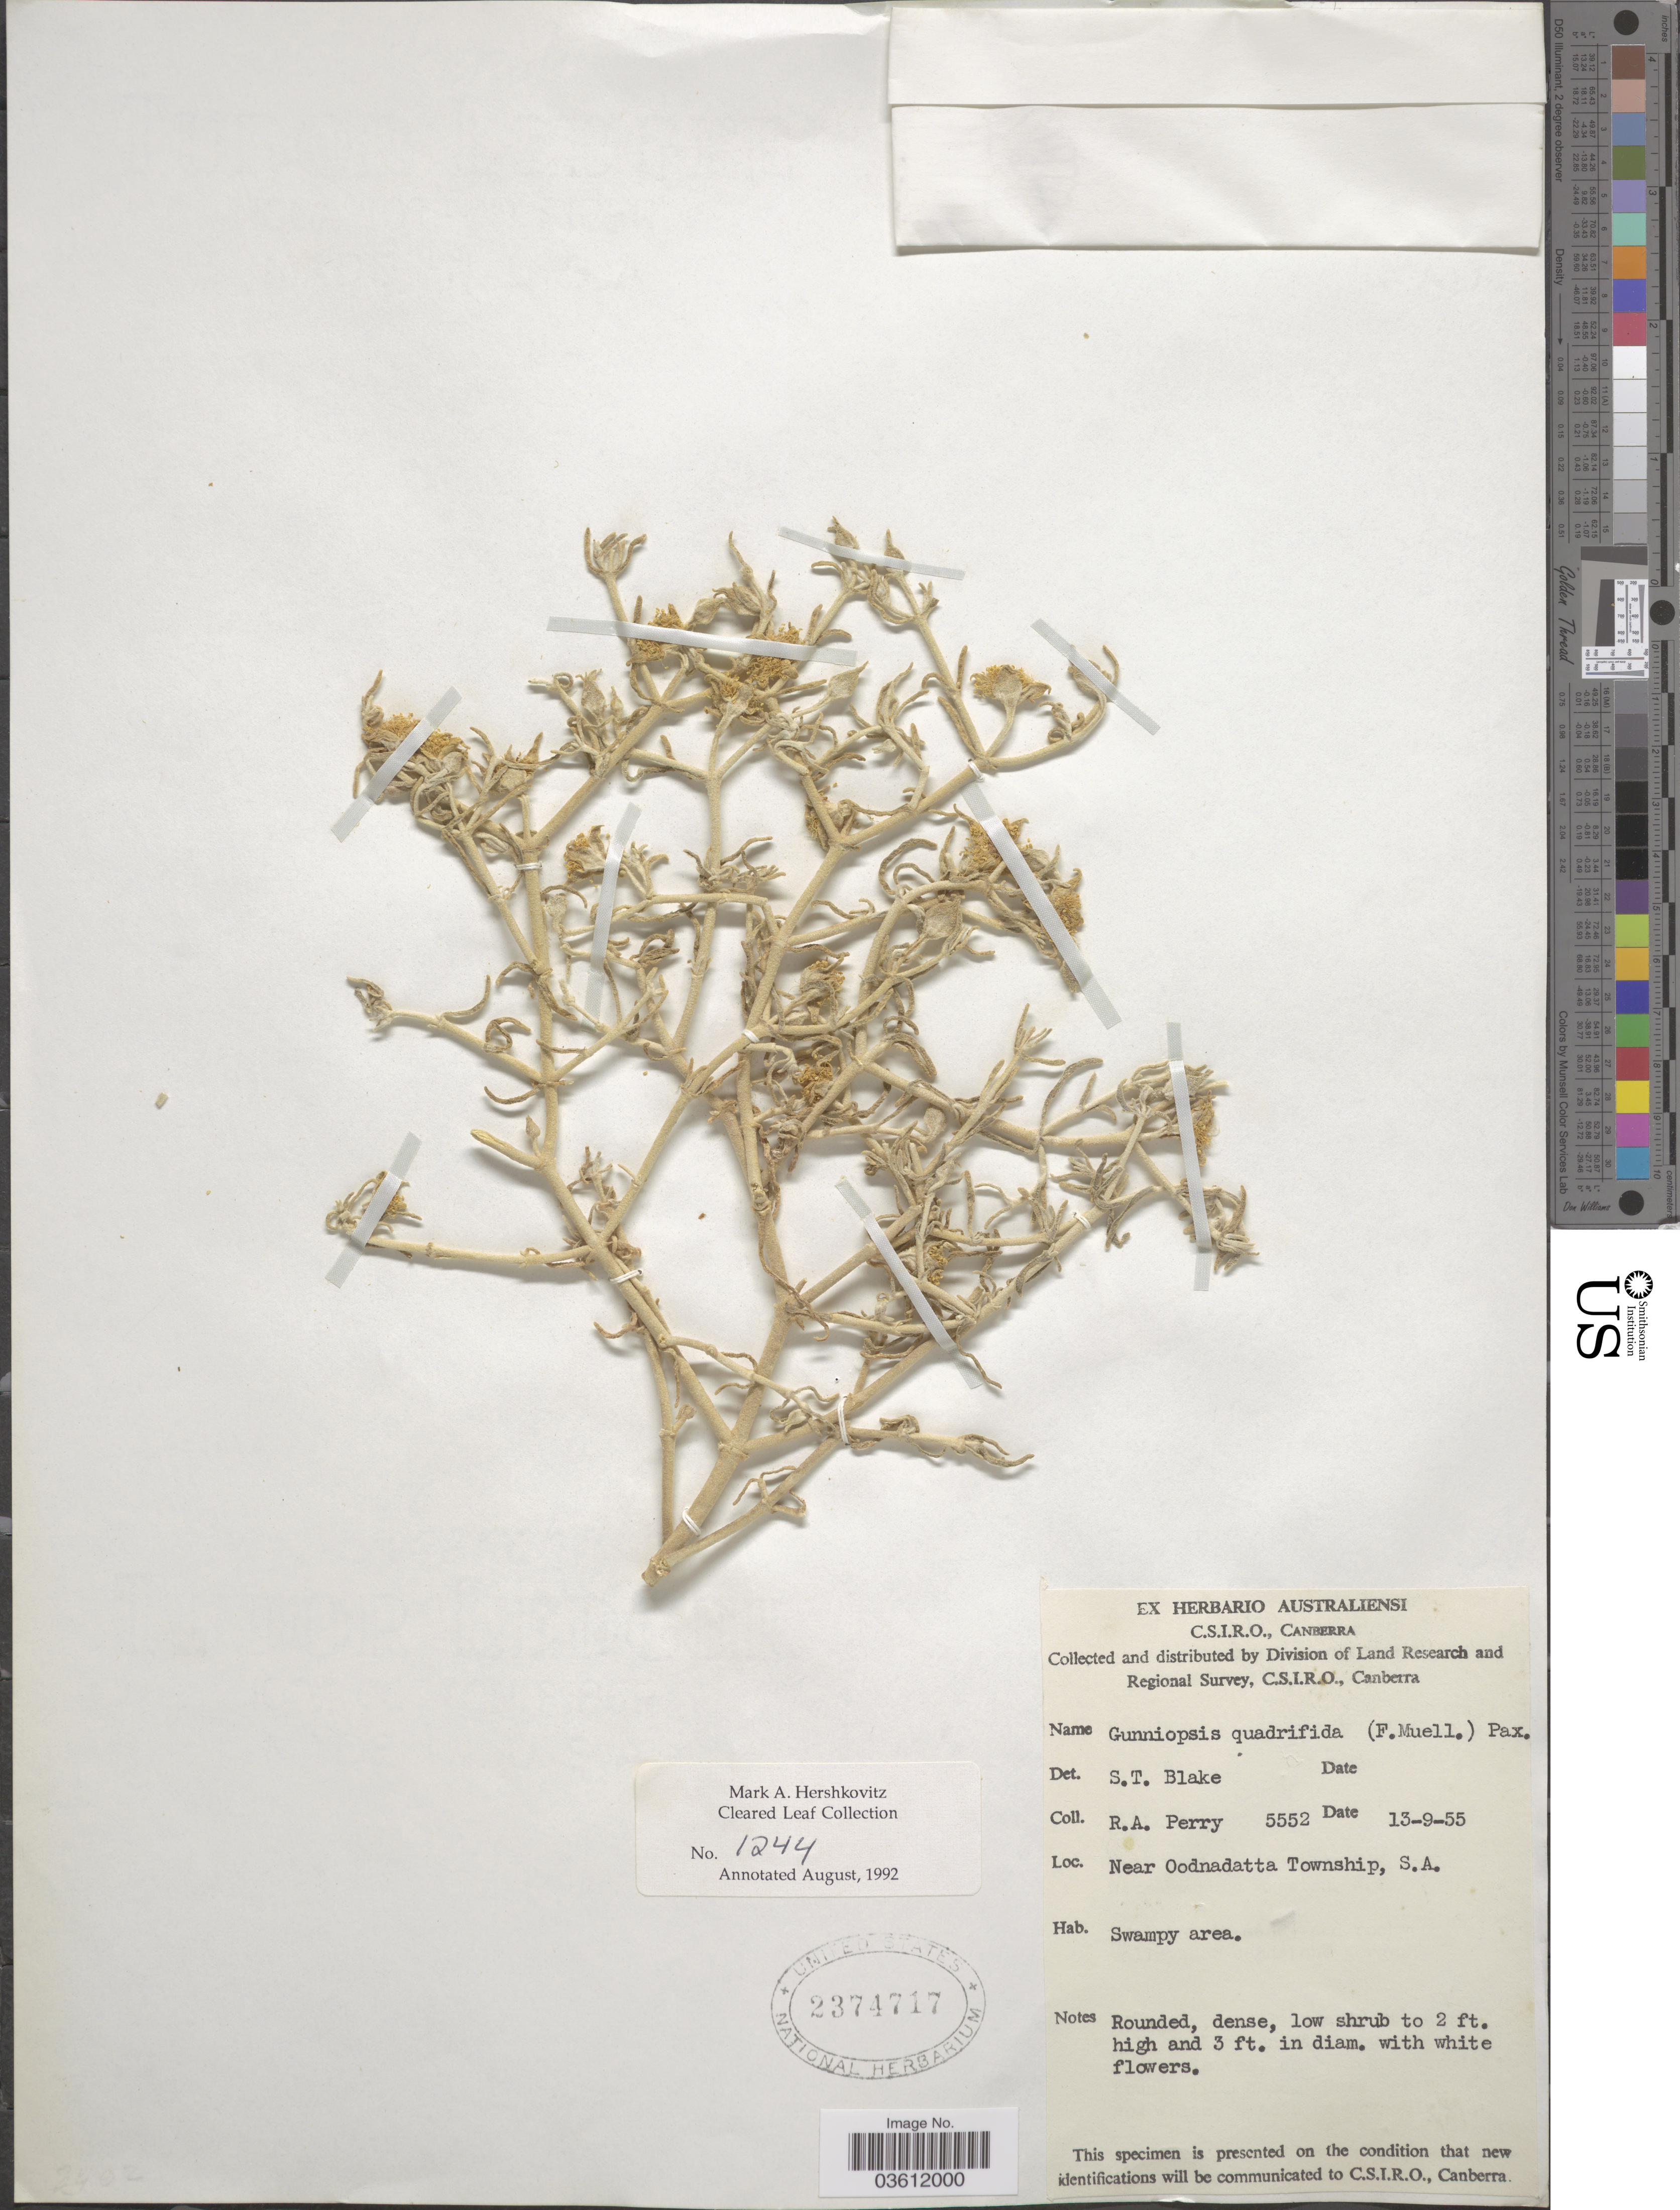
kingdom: Plantae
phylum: Tracheophyta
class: Magnoliopsida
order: Caryophyllales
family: Aizoaceae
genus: Gunniopsis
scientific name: Gunniopsis quadrifida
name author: (F. Muell.) Pax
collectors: Perry, R. A.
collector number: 5552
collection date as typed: Transcribed d/m/y: 13/9/55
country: Australia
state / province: South Australia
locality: Near Oodnadatta Township, S.A.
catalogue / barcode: US 2374717